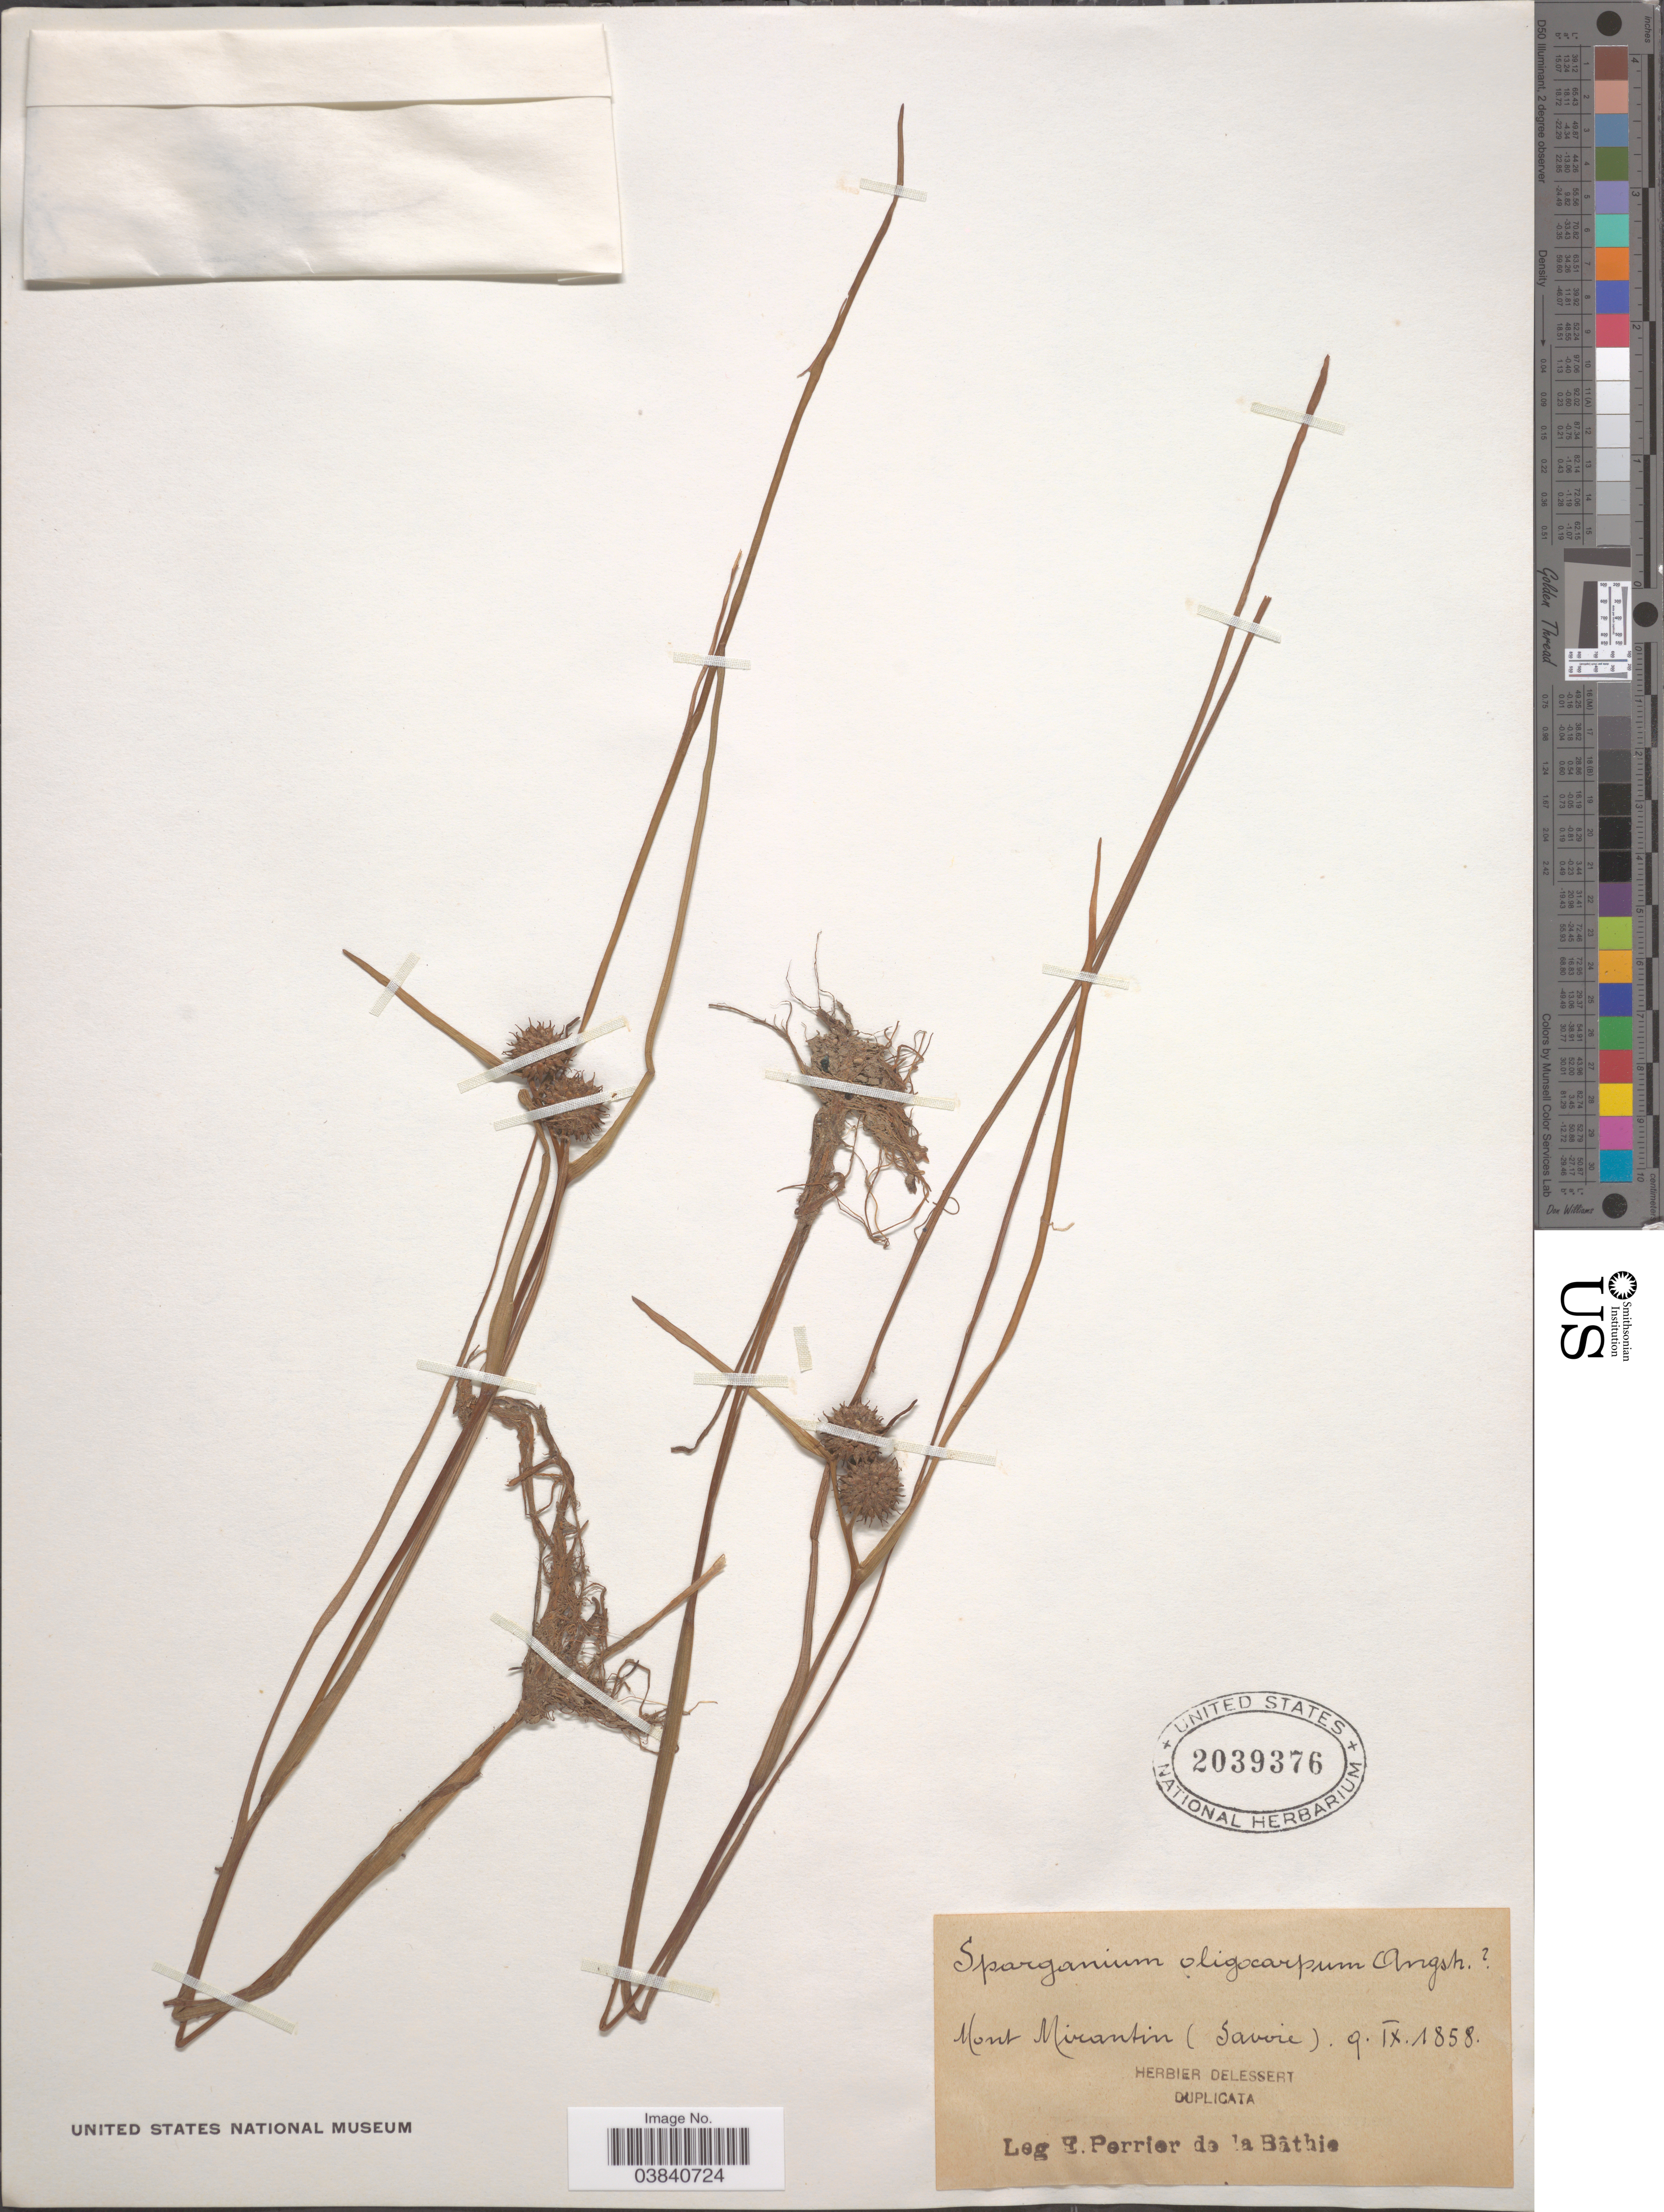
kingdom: Plantae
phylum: Tracheophyta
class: Liliopsida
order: Poales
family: Typhaceae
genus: Sparganium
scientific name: Sparganium oligocarpon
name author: Ångstr.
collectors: E. Perrier de la Bâthie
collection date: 1858-09-09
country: France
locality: Mont Mirantin (Savoie).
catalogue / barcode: US 2039376